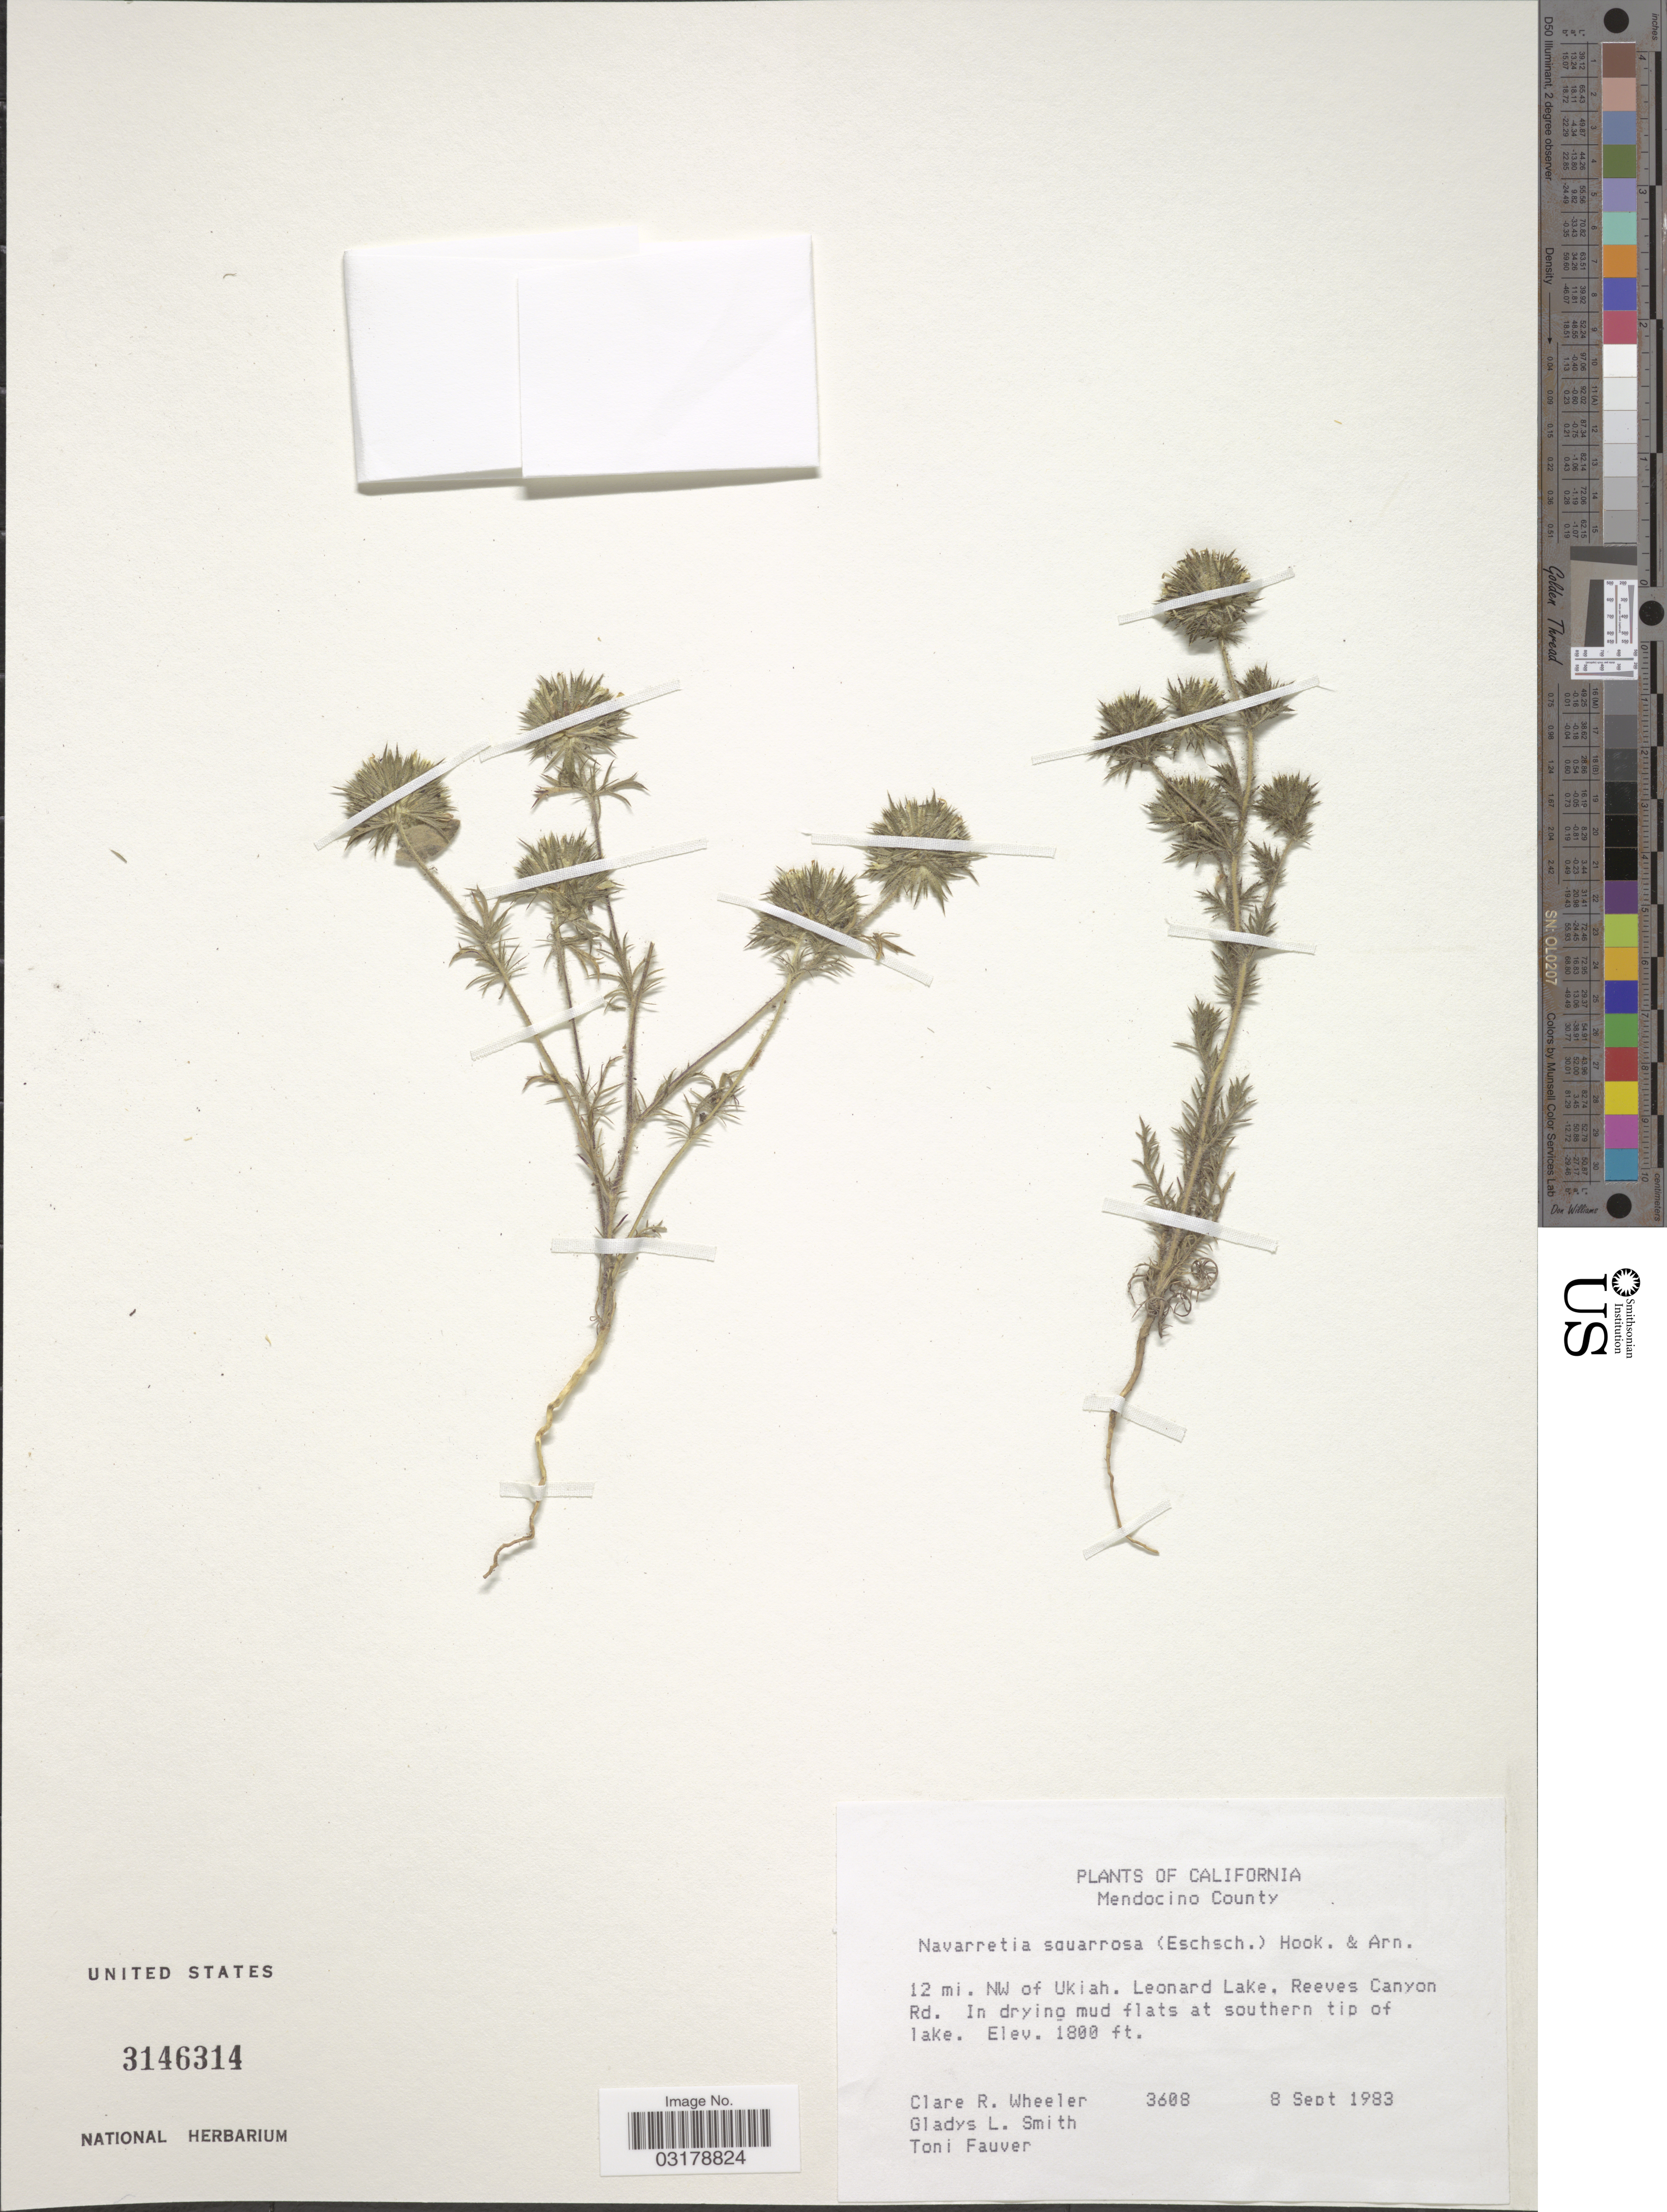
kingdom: Plantae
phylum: Tracheophyta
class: Magnoliopsida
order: Ericales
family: Polemoniaceae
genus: Navarretia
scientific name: Navarretia squarrosa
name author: (Eschsch.) Hook. & Arn.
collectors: Geo. L. Smith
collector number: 3608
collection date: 1983-09-08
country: United States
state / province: California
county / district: Mendocino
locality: Mendocino County. 12 mi. NW of Ukiah. Leonard Lake. Reeves Canyon Rd., at southern tip of lake.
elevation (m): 549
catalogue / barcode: US 3146314